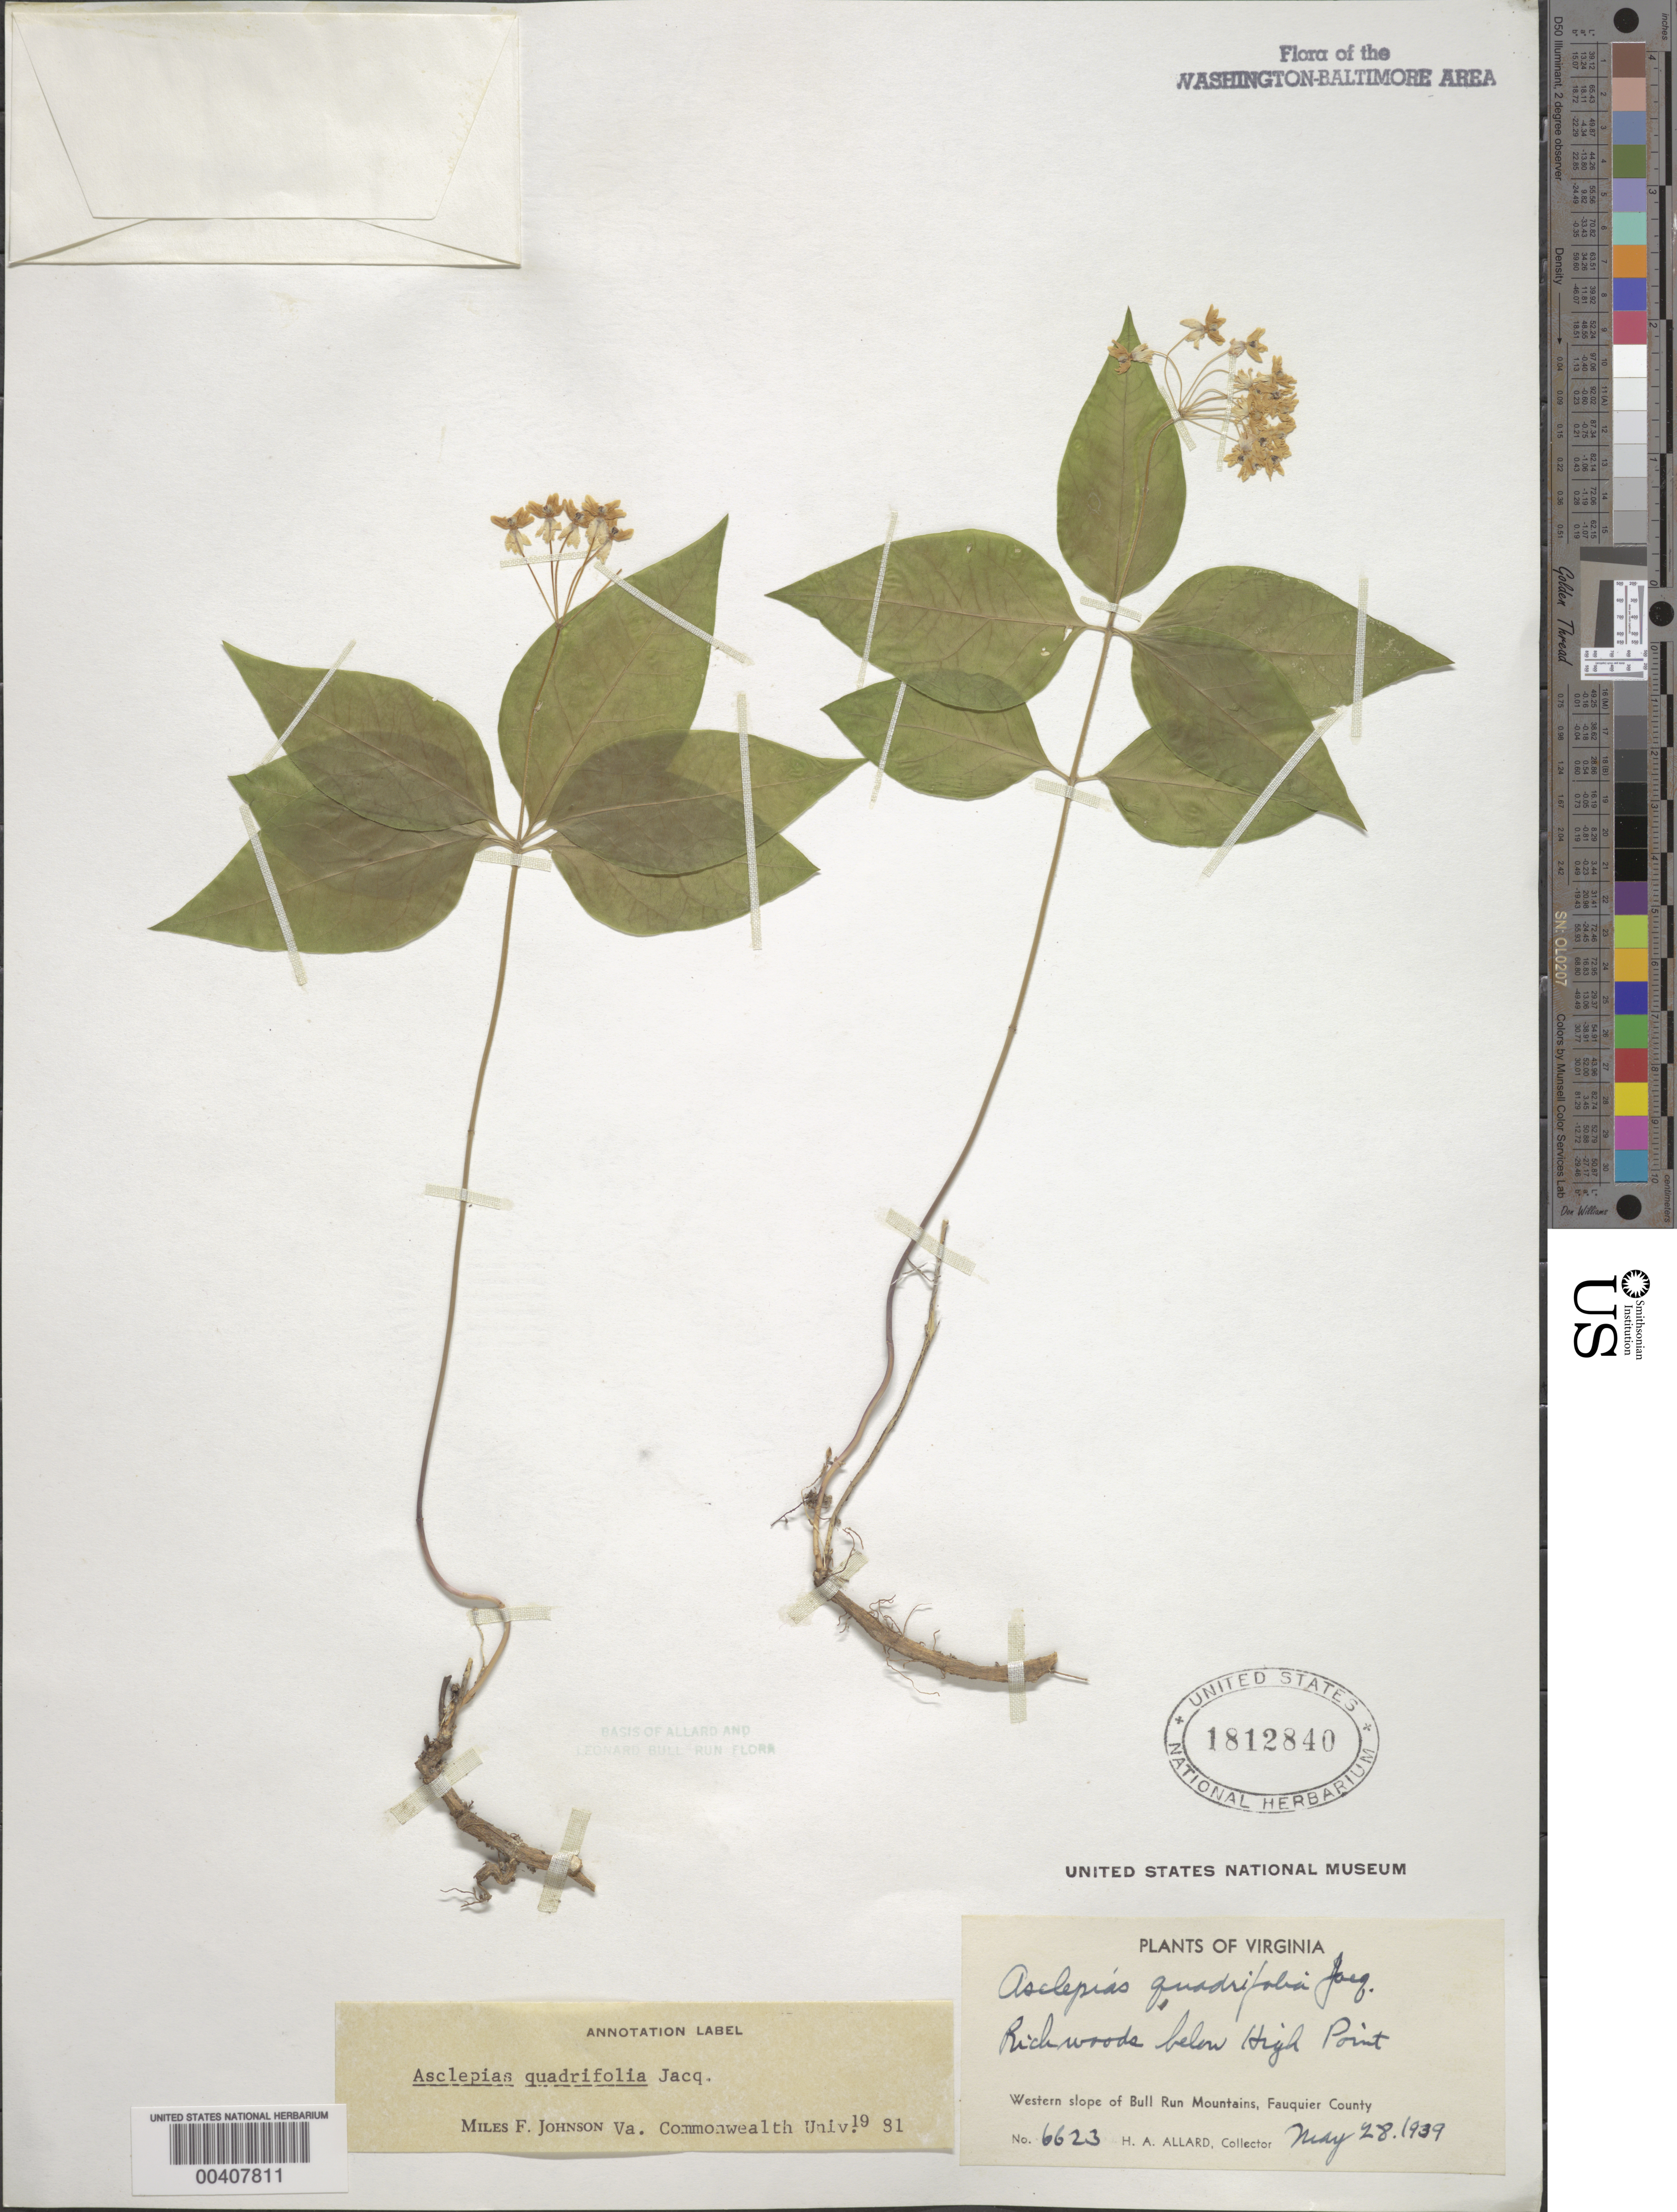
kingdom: Plantae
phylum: Tracheophyta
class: Magnoliopsida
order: Gentianales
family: Apocynaceae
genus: Asclepias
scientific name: Asclepias quadrifolia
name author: Jacq.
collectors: H. A. Allard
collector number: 6623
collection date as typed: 28 May 1939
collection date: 1939-05-28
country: United States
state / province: Virginia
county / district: Fauquier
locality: Below High Point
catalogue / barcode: US 1812840